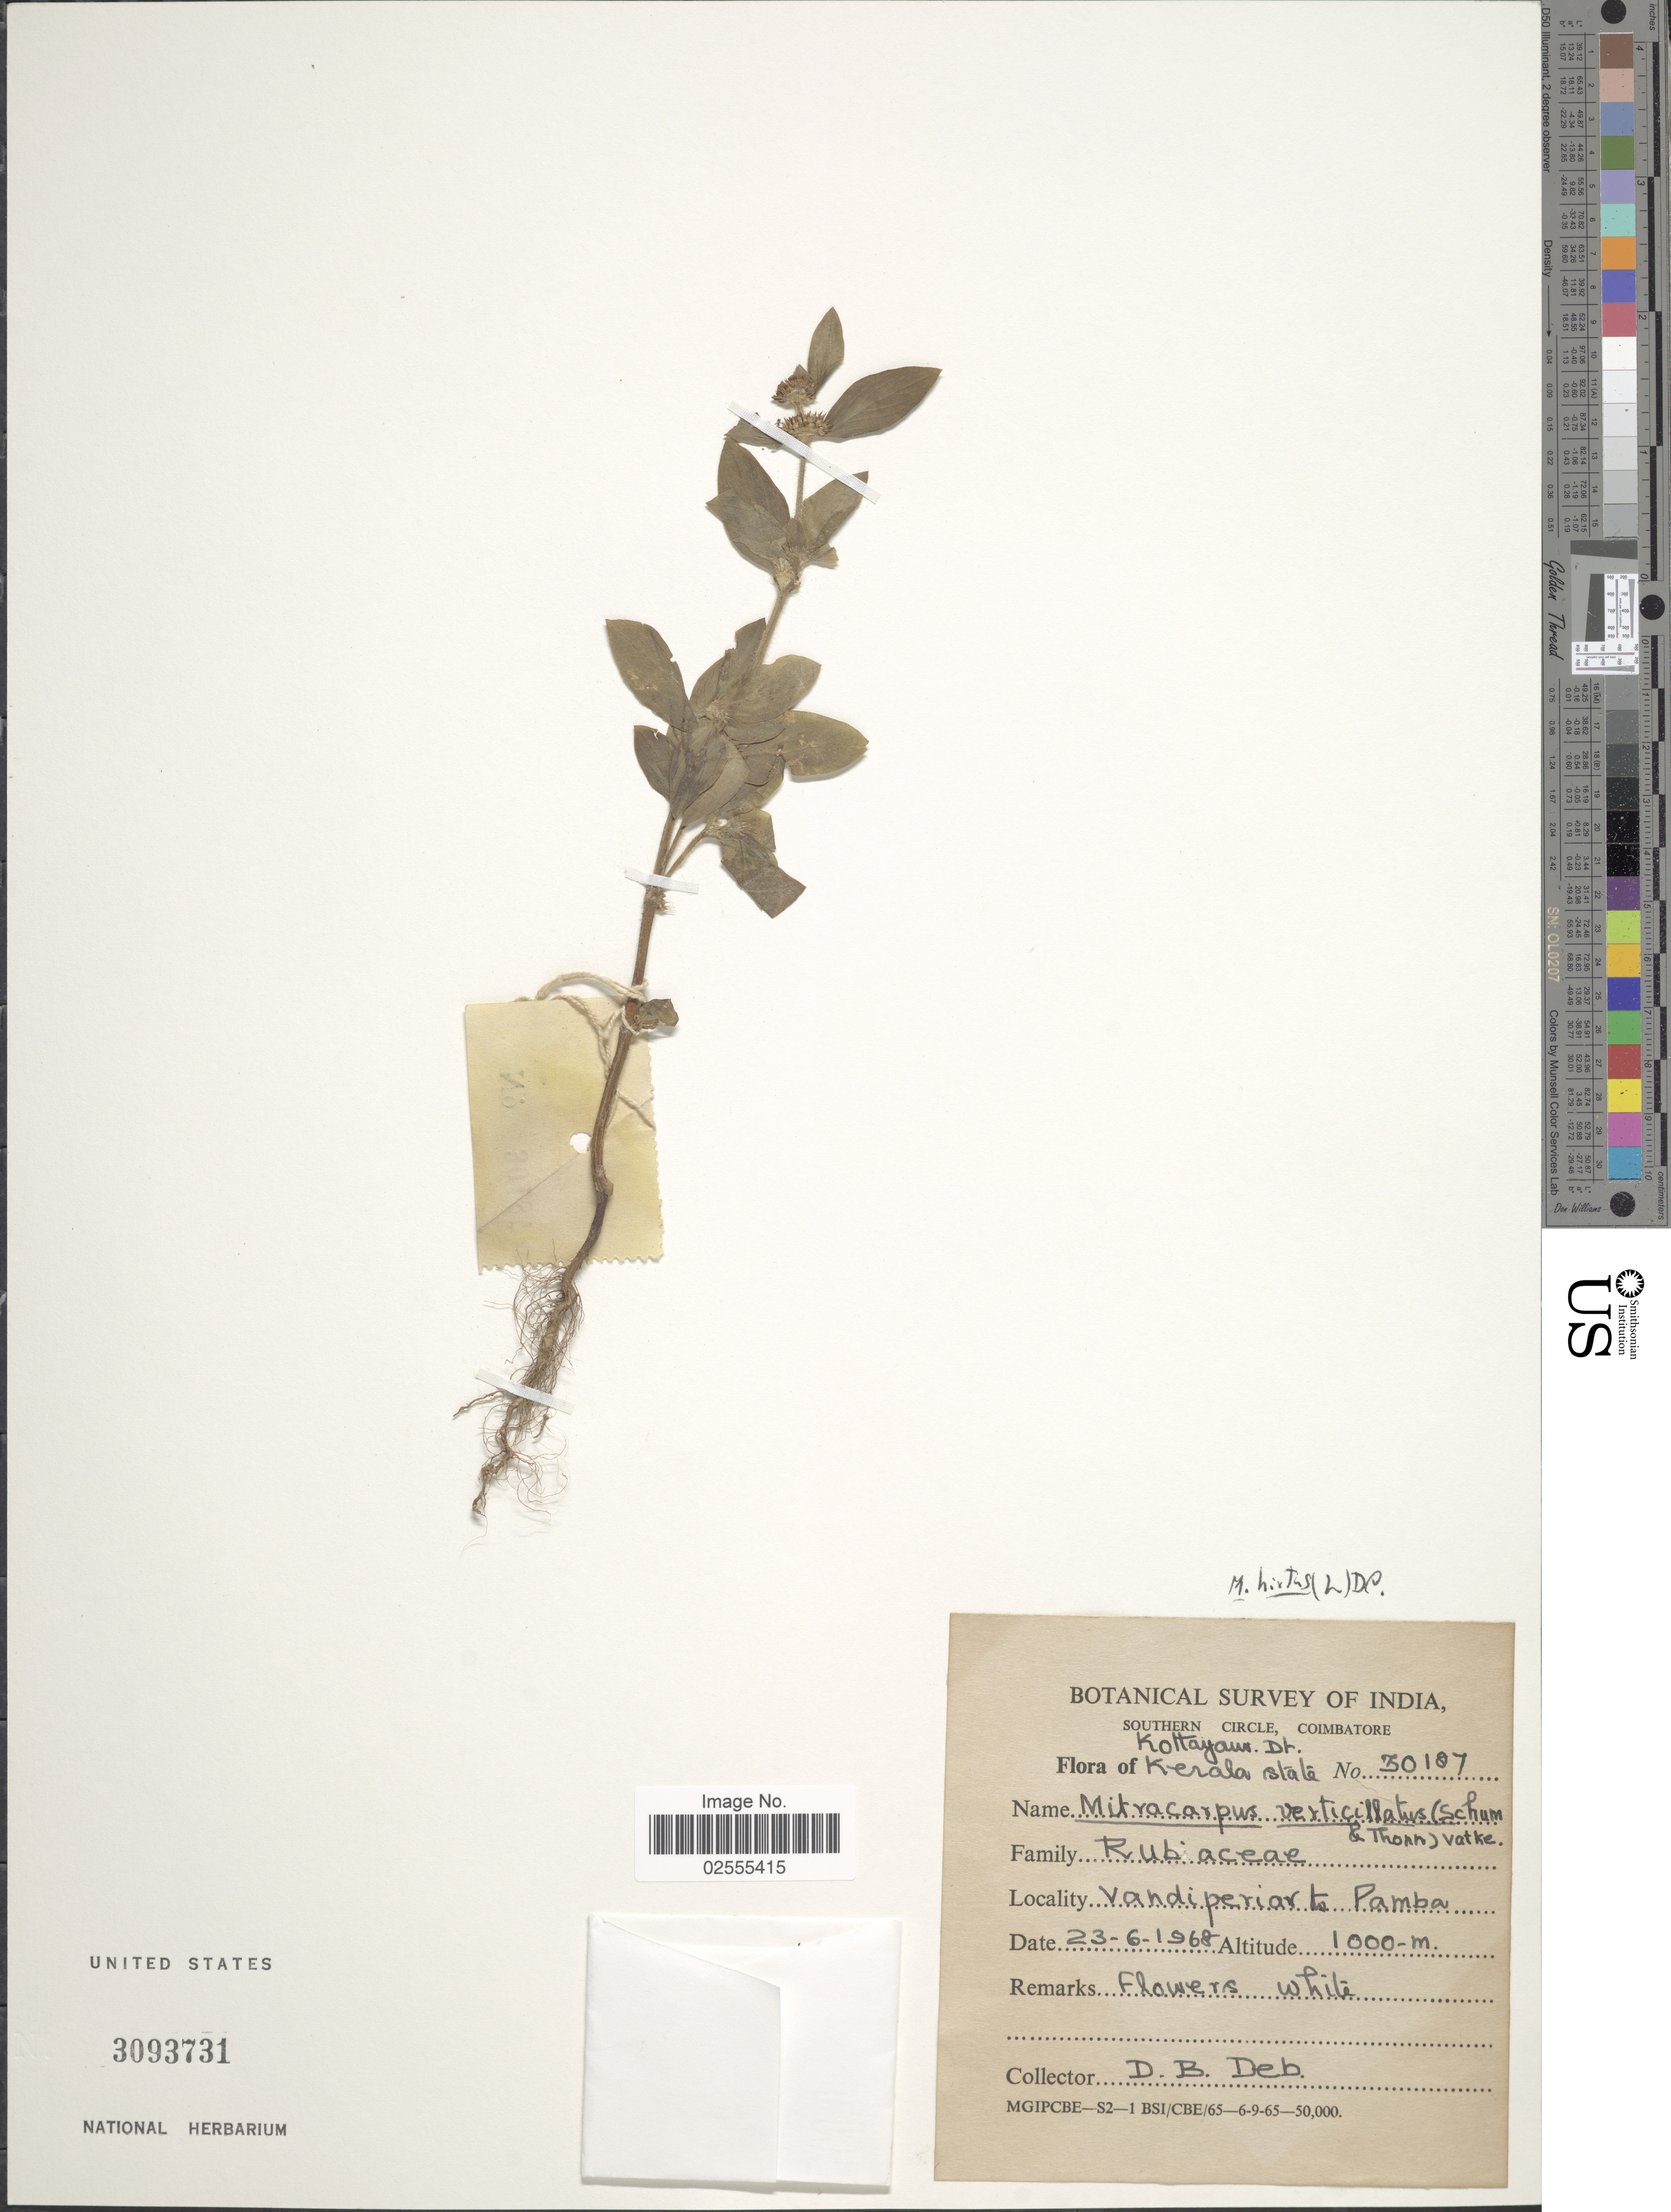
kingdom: Plantae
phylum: Tracheophyta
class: Magnoliopsida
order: Gentianales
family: Rubiaceae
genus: Mitracarpus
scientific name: Mitracarpus hirtus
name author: (L.) DC.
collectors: D. Deb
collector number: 30187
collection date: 1968-06-23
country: India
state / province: Kerala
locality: Kottayam Dt. Vandiperiar to Pamba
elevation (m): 1000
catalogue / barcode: US 3093731